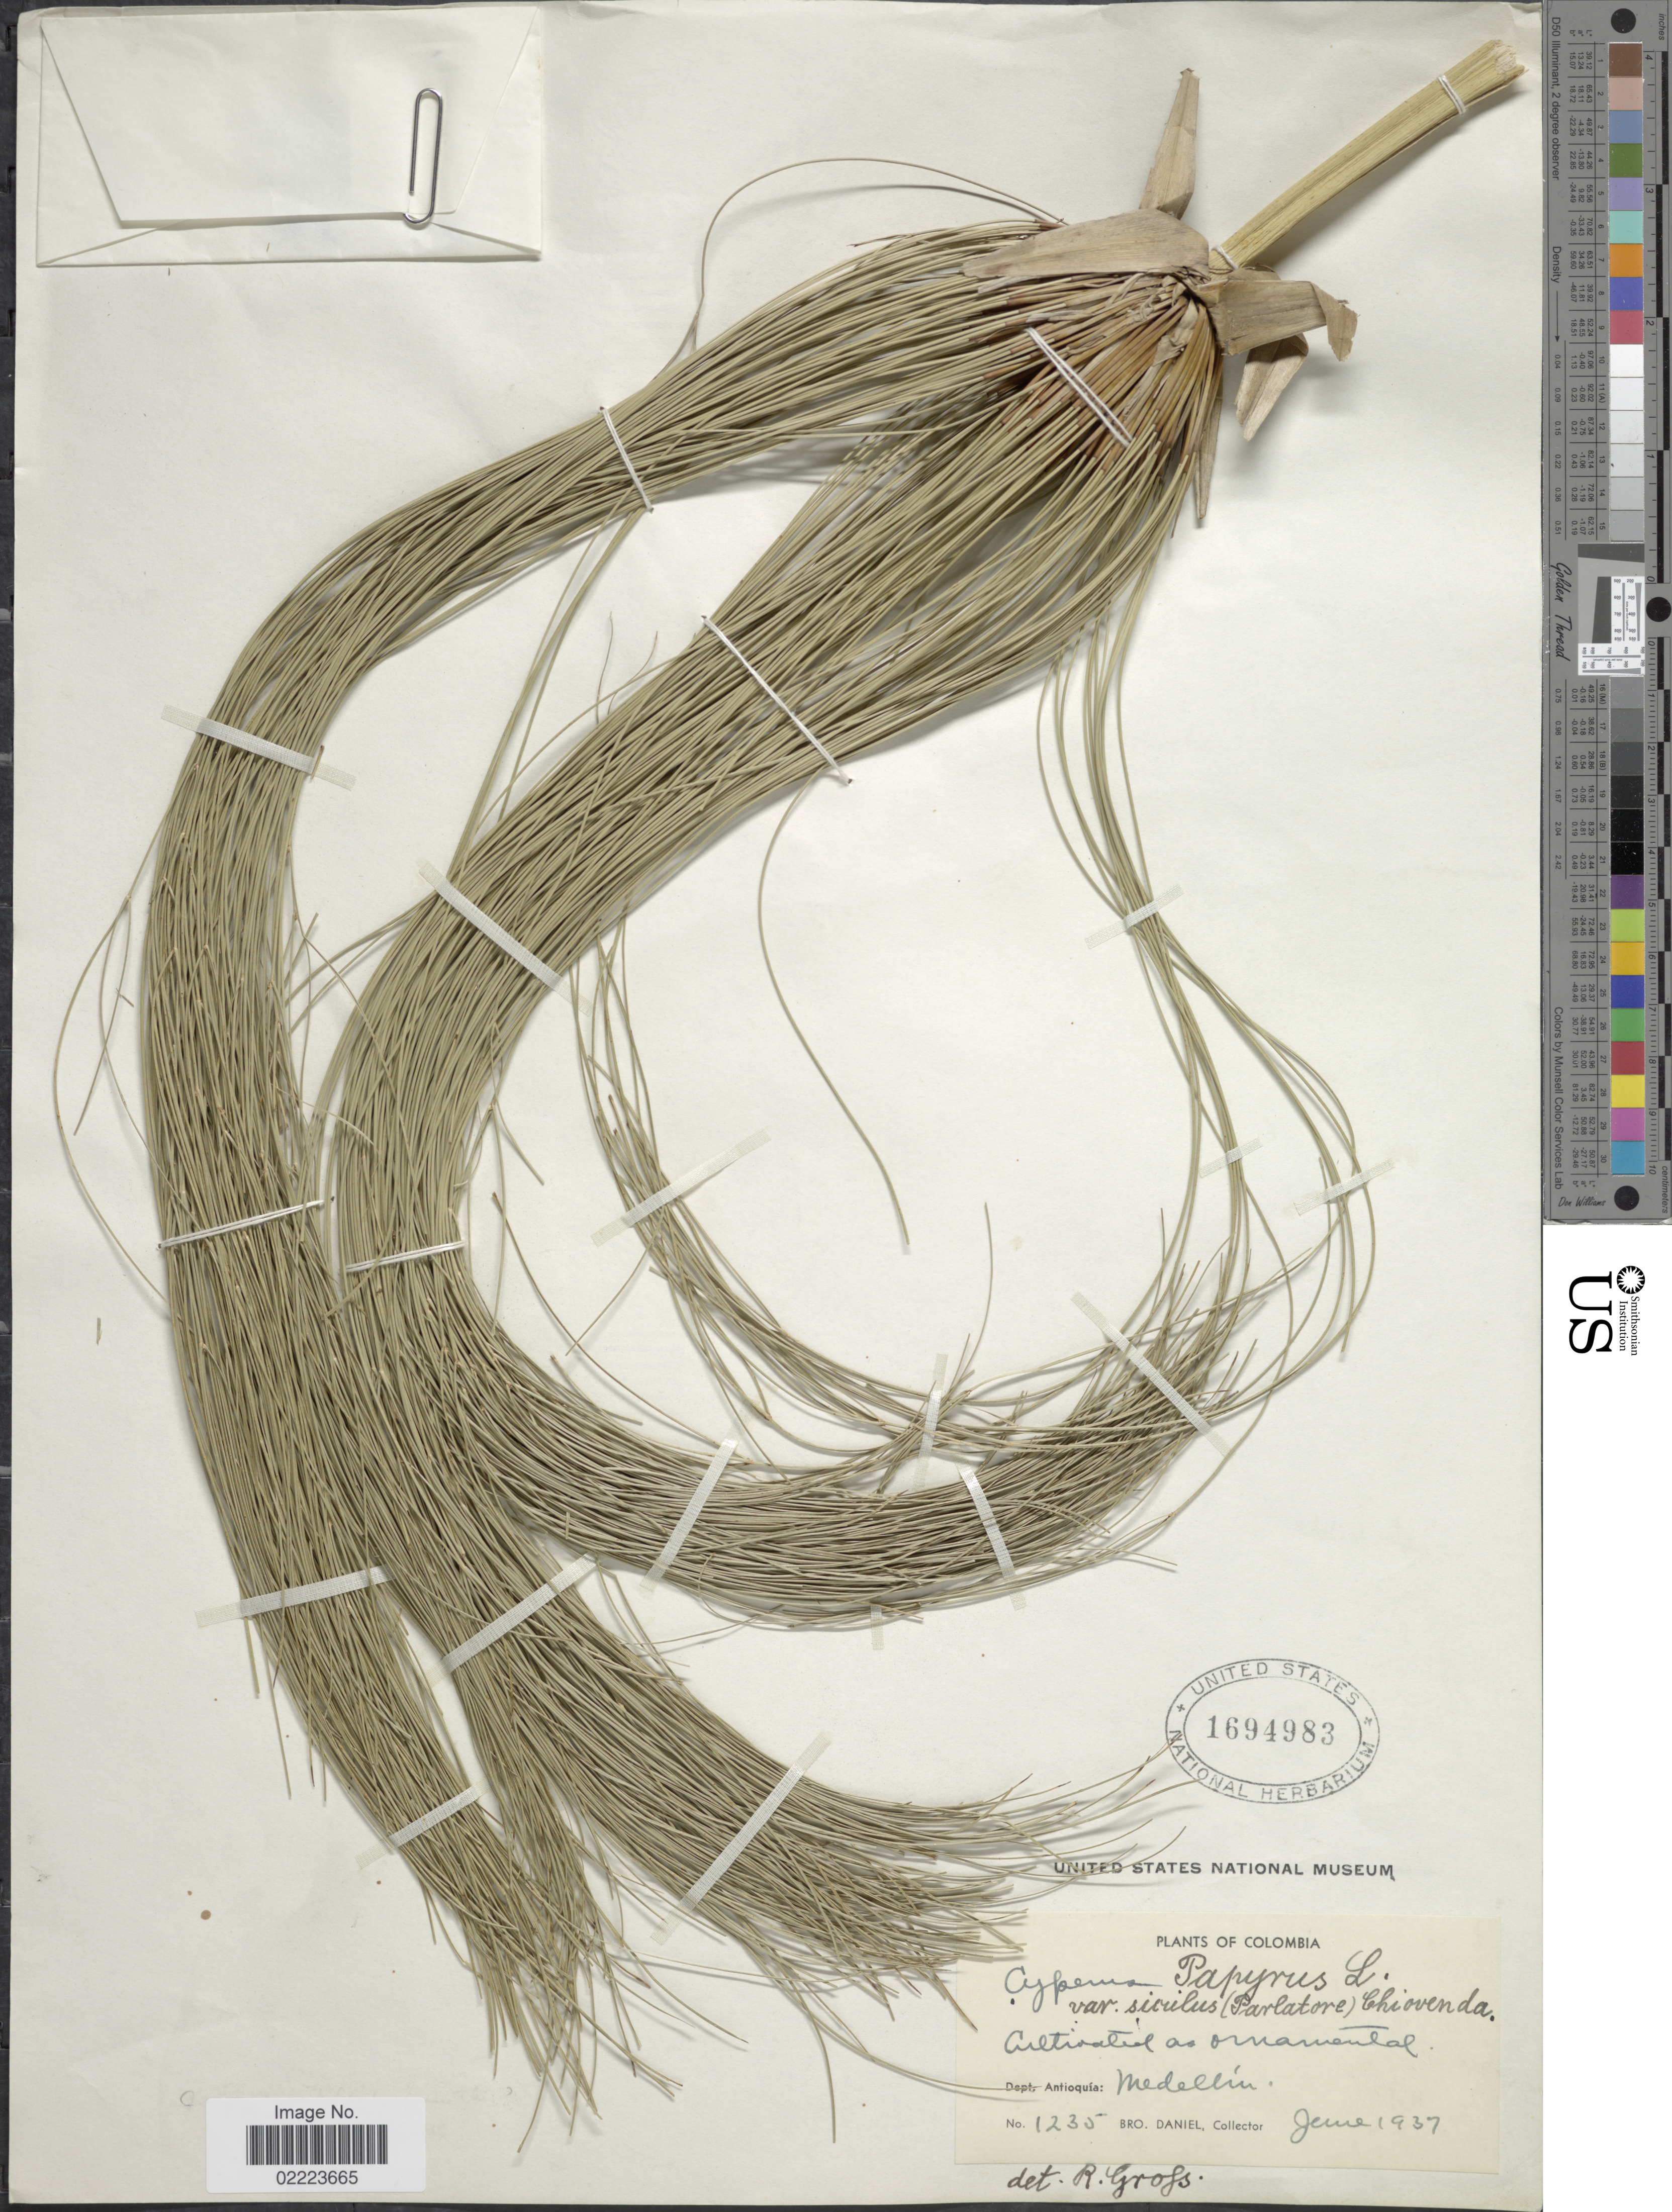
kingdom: Plantae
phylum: Tracheophyta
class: Liliopsida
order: Poales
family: Cyperaceae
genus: Cyperus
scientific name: Cyperus papyrus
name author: L.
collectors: Bro. Daniel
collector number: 1235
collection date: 1937-06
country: Colombia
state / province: Antioquia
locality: Medellin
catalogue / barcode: US 1694983